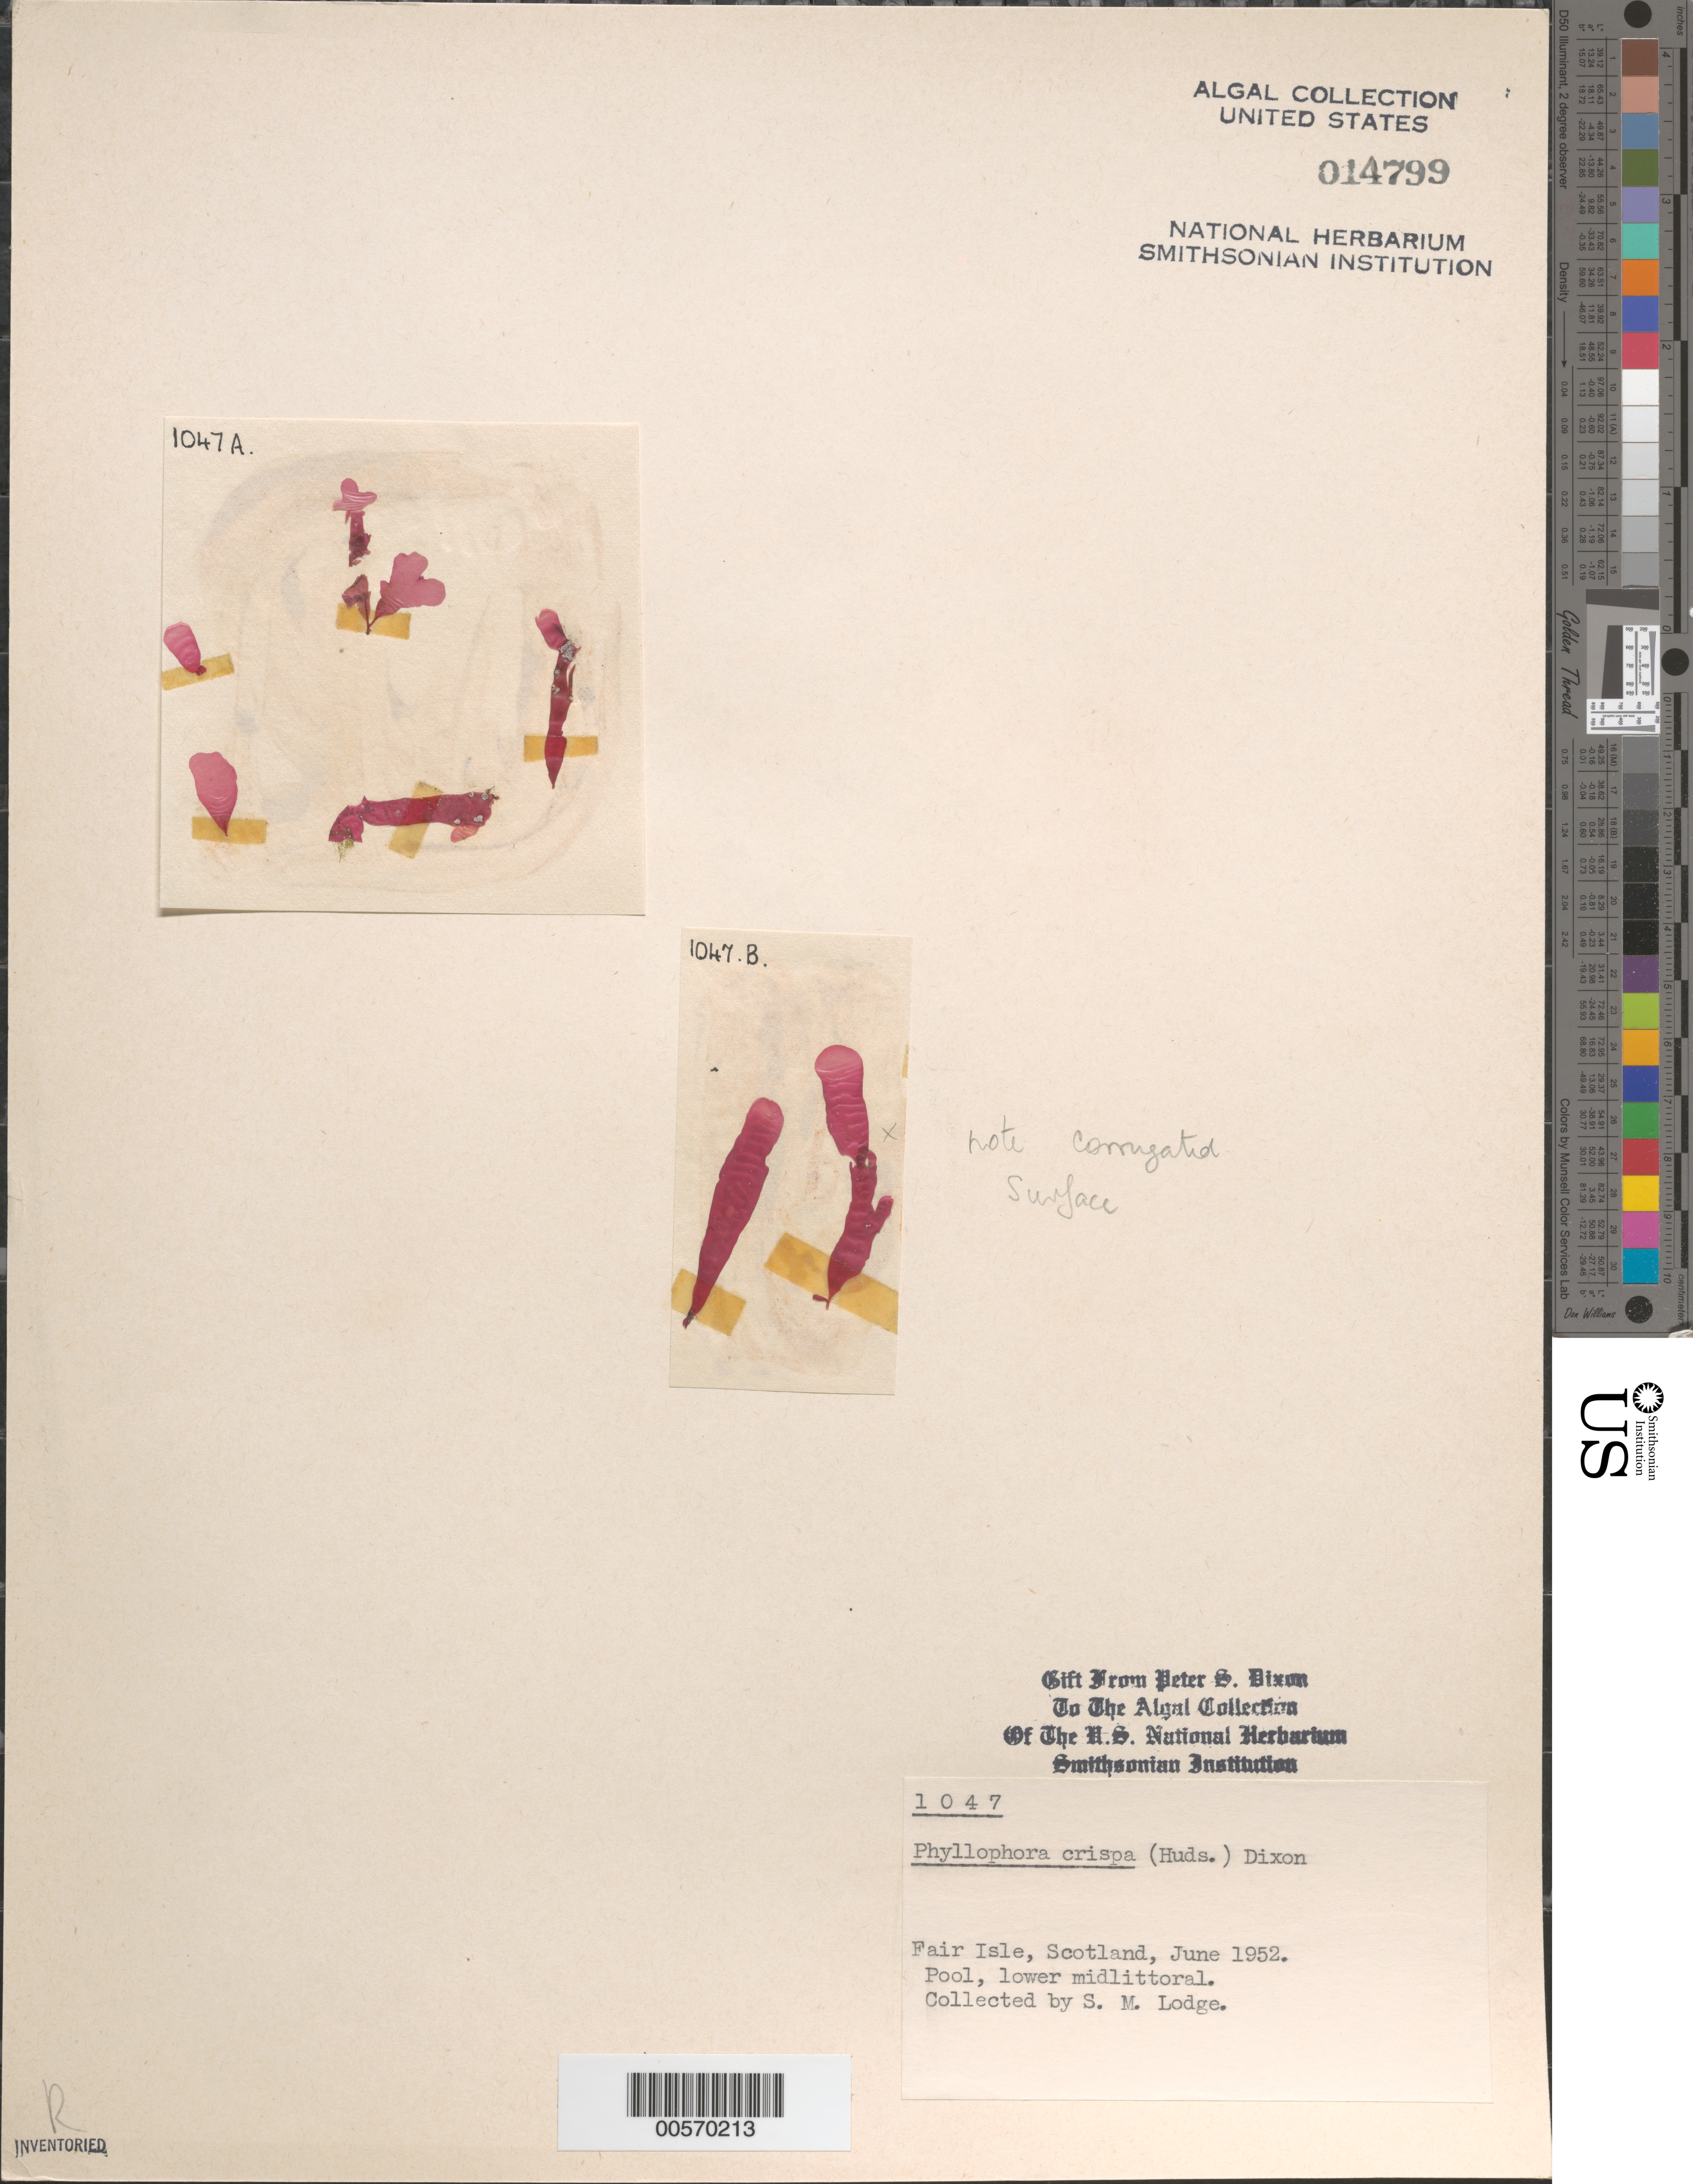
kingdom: Plantae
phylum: Rhodophyta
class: Florideophyceae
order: Gigartinales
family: Phyllophoraceae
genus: Phyllophora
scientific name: Phyllophora crispa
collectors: S. Lodge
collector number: PSD 1047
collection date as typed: Jun 1952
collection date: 1952-06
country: United Kingdom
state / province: Scotland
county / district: Shetland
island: Fair Isle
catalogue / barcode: US 14799